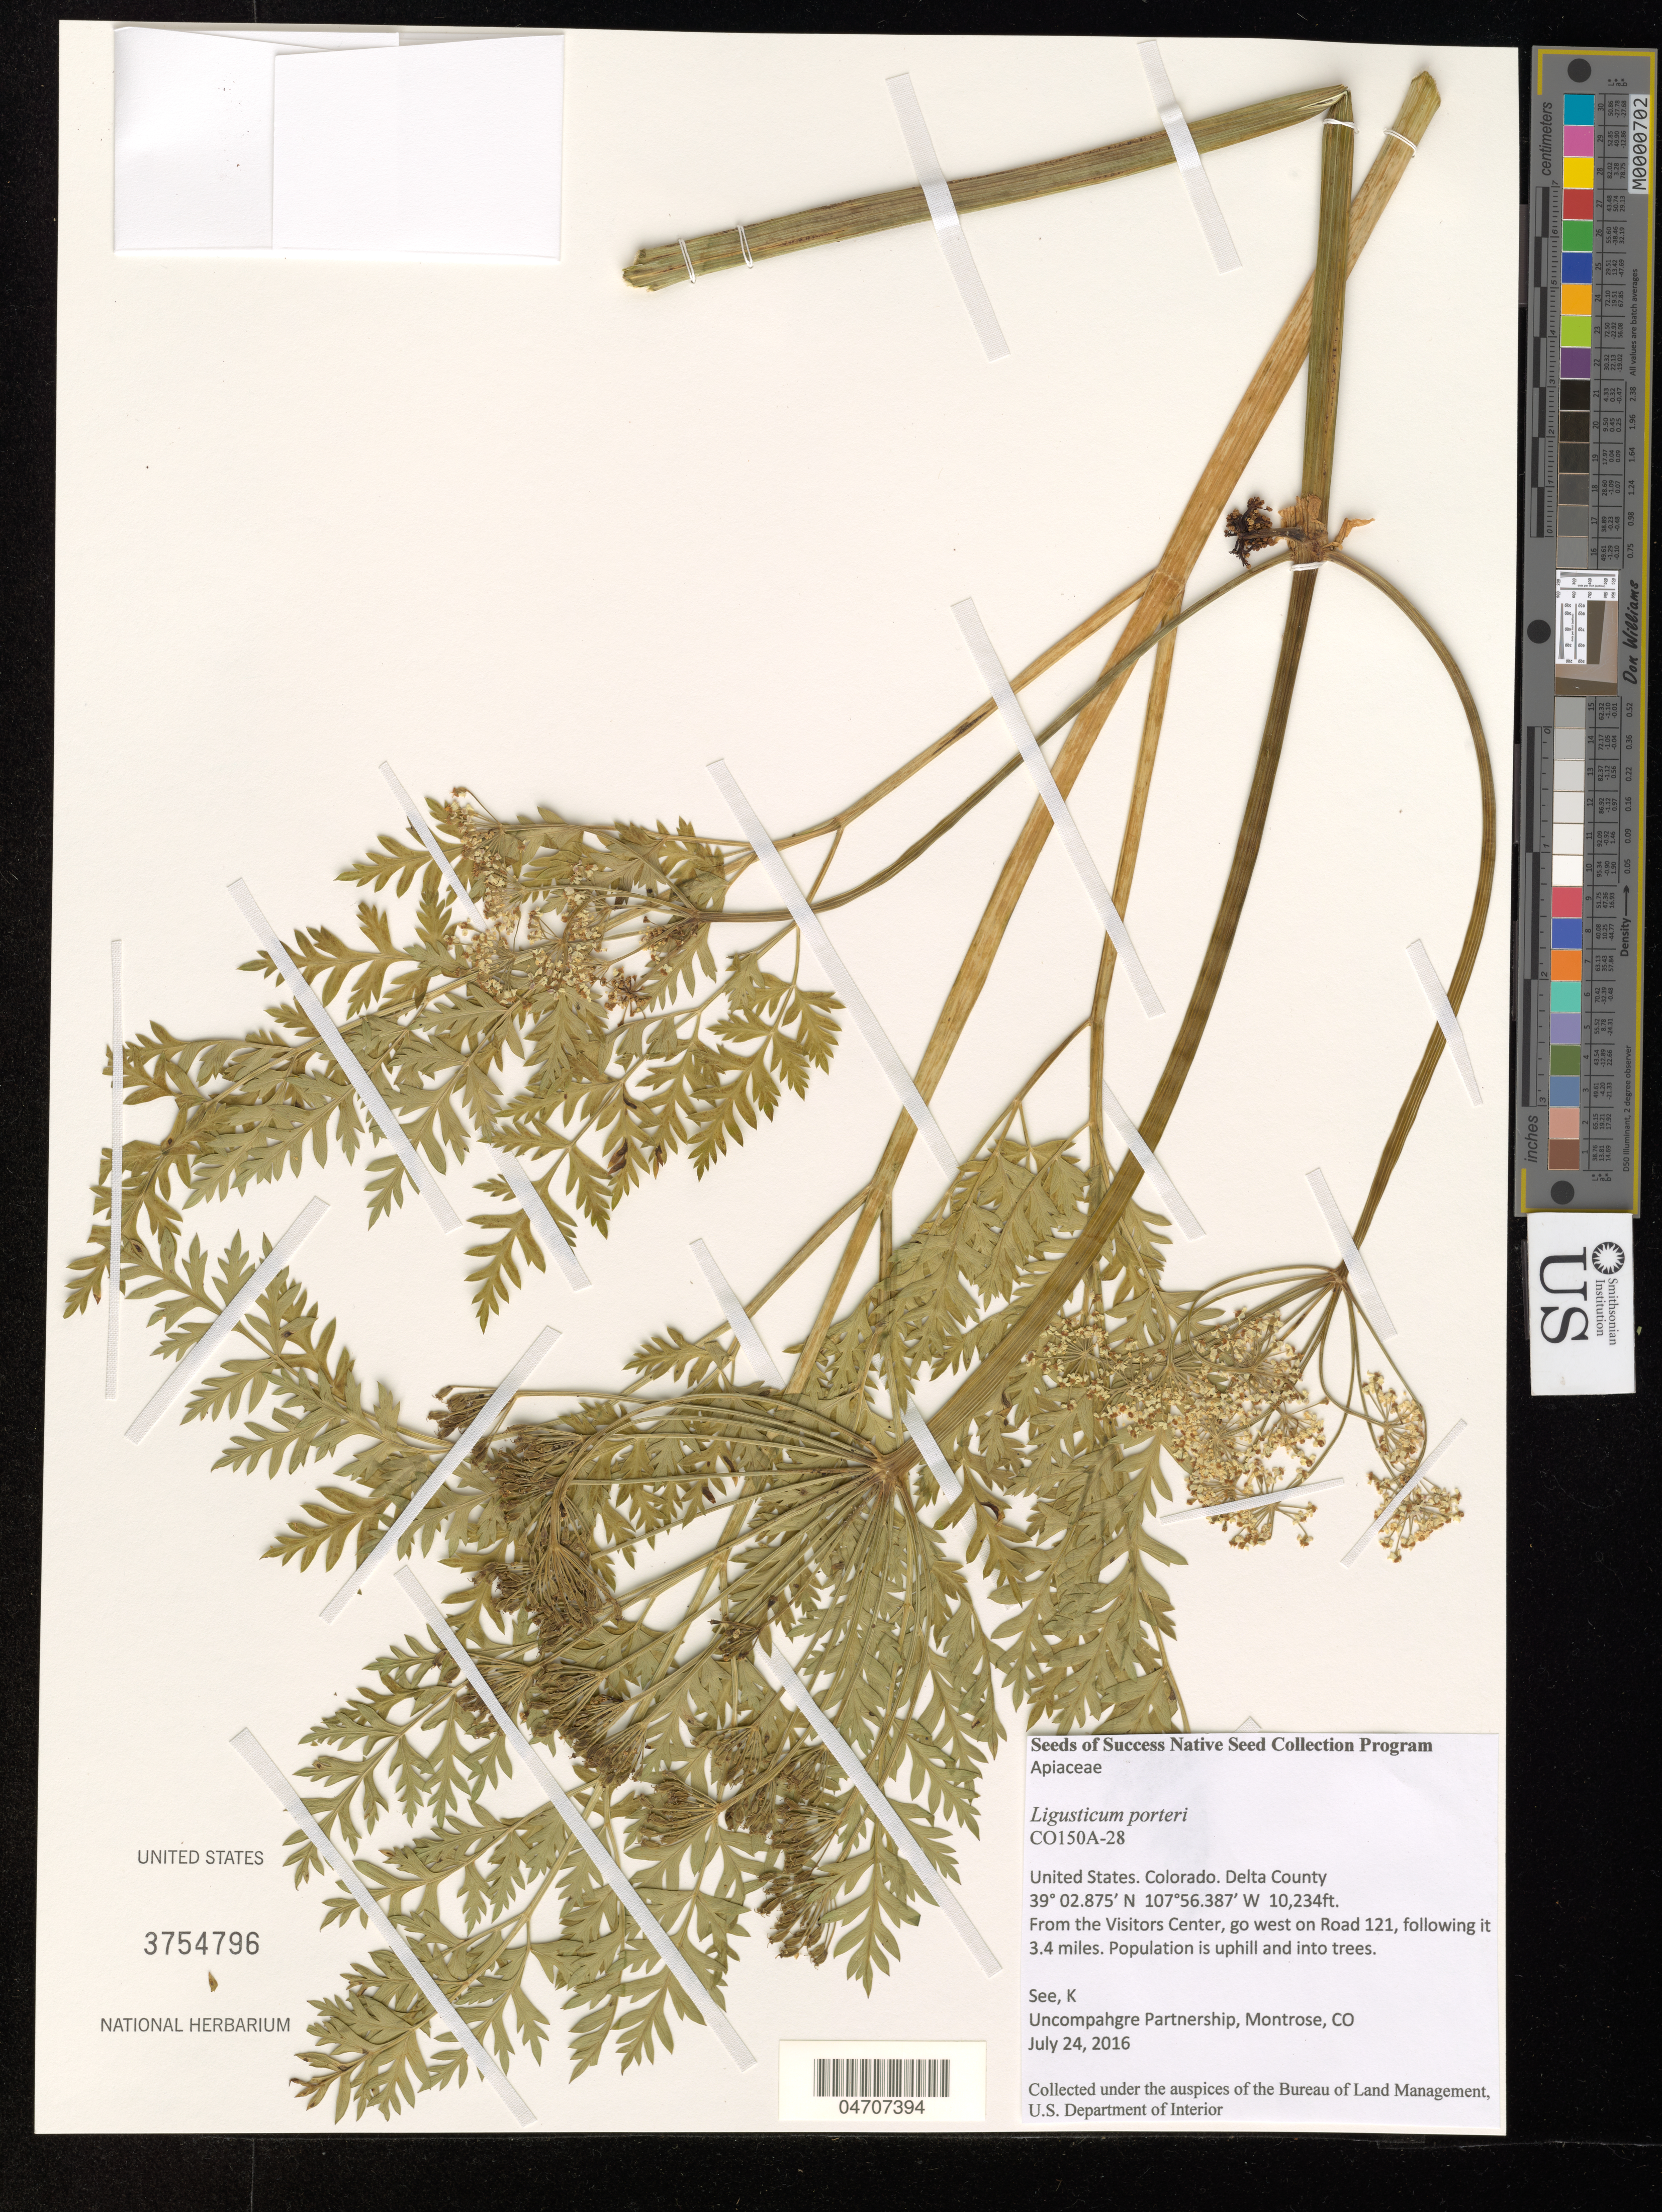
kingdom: Plantae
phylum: Tracheophyta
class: Magnoliopsida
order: Apiales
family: Apiaceae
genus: Ligusticum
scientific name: Ligusticum porteri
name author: J.M. Coult. & Rose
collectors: K. See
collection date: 2016-07-24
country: United States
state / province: Colorado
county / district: Delta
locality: Delta County. From the Visitors Center, go west on Road 121, following it 3.4 miles.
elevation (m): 3119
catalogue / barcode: US 3754796